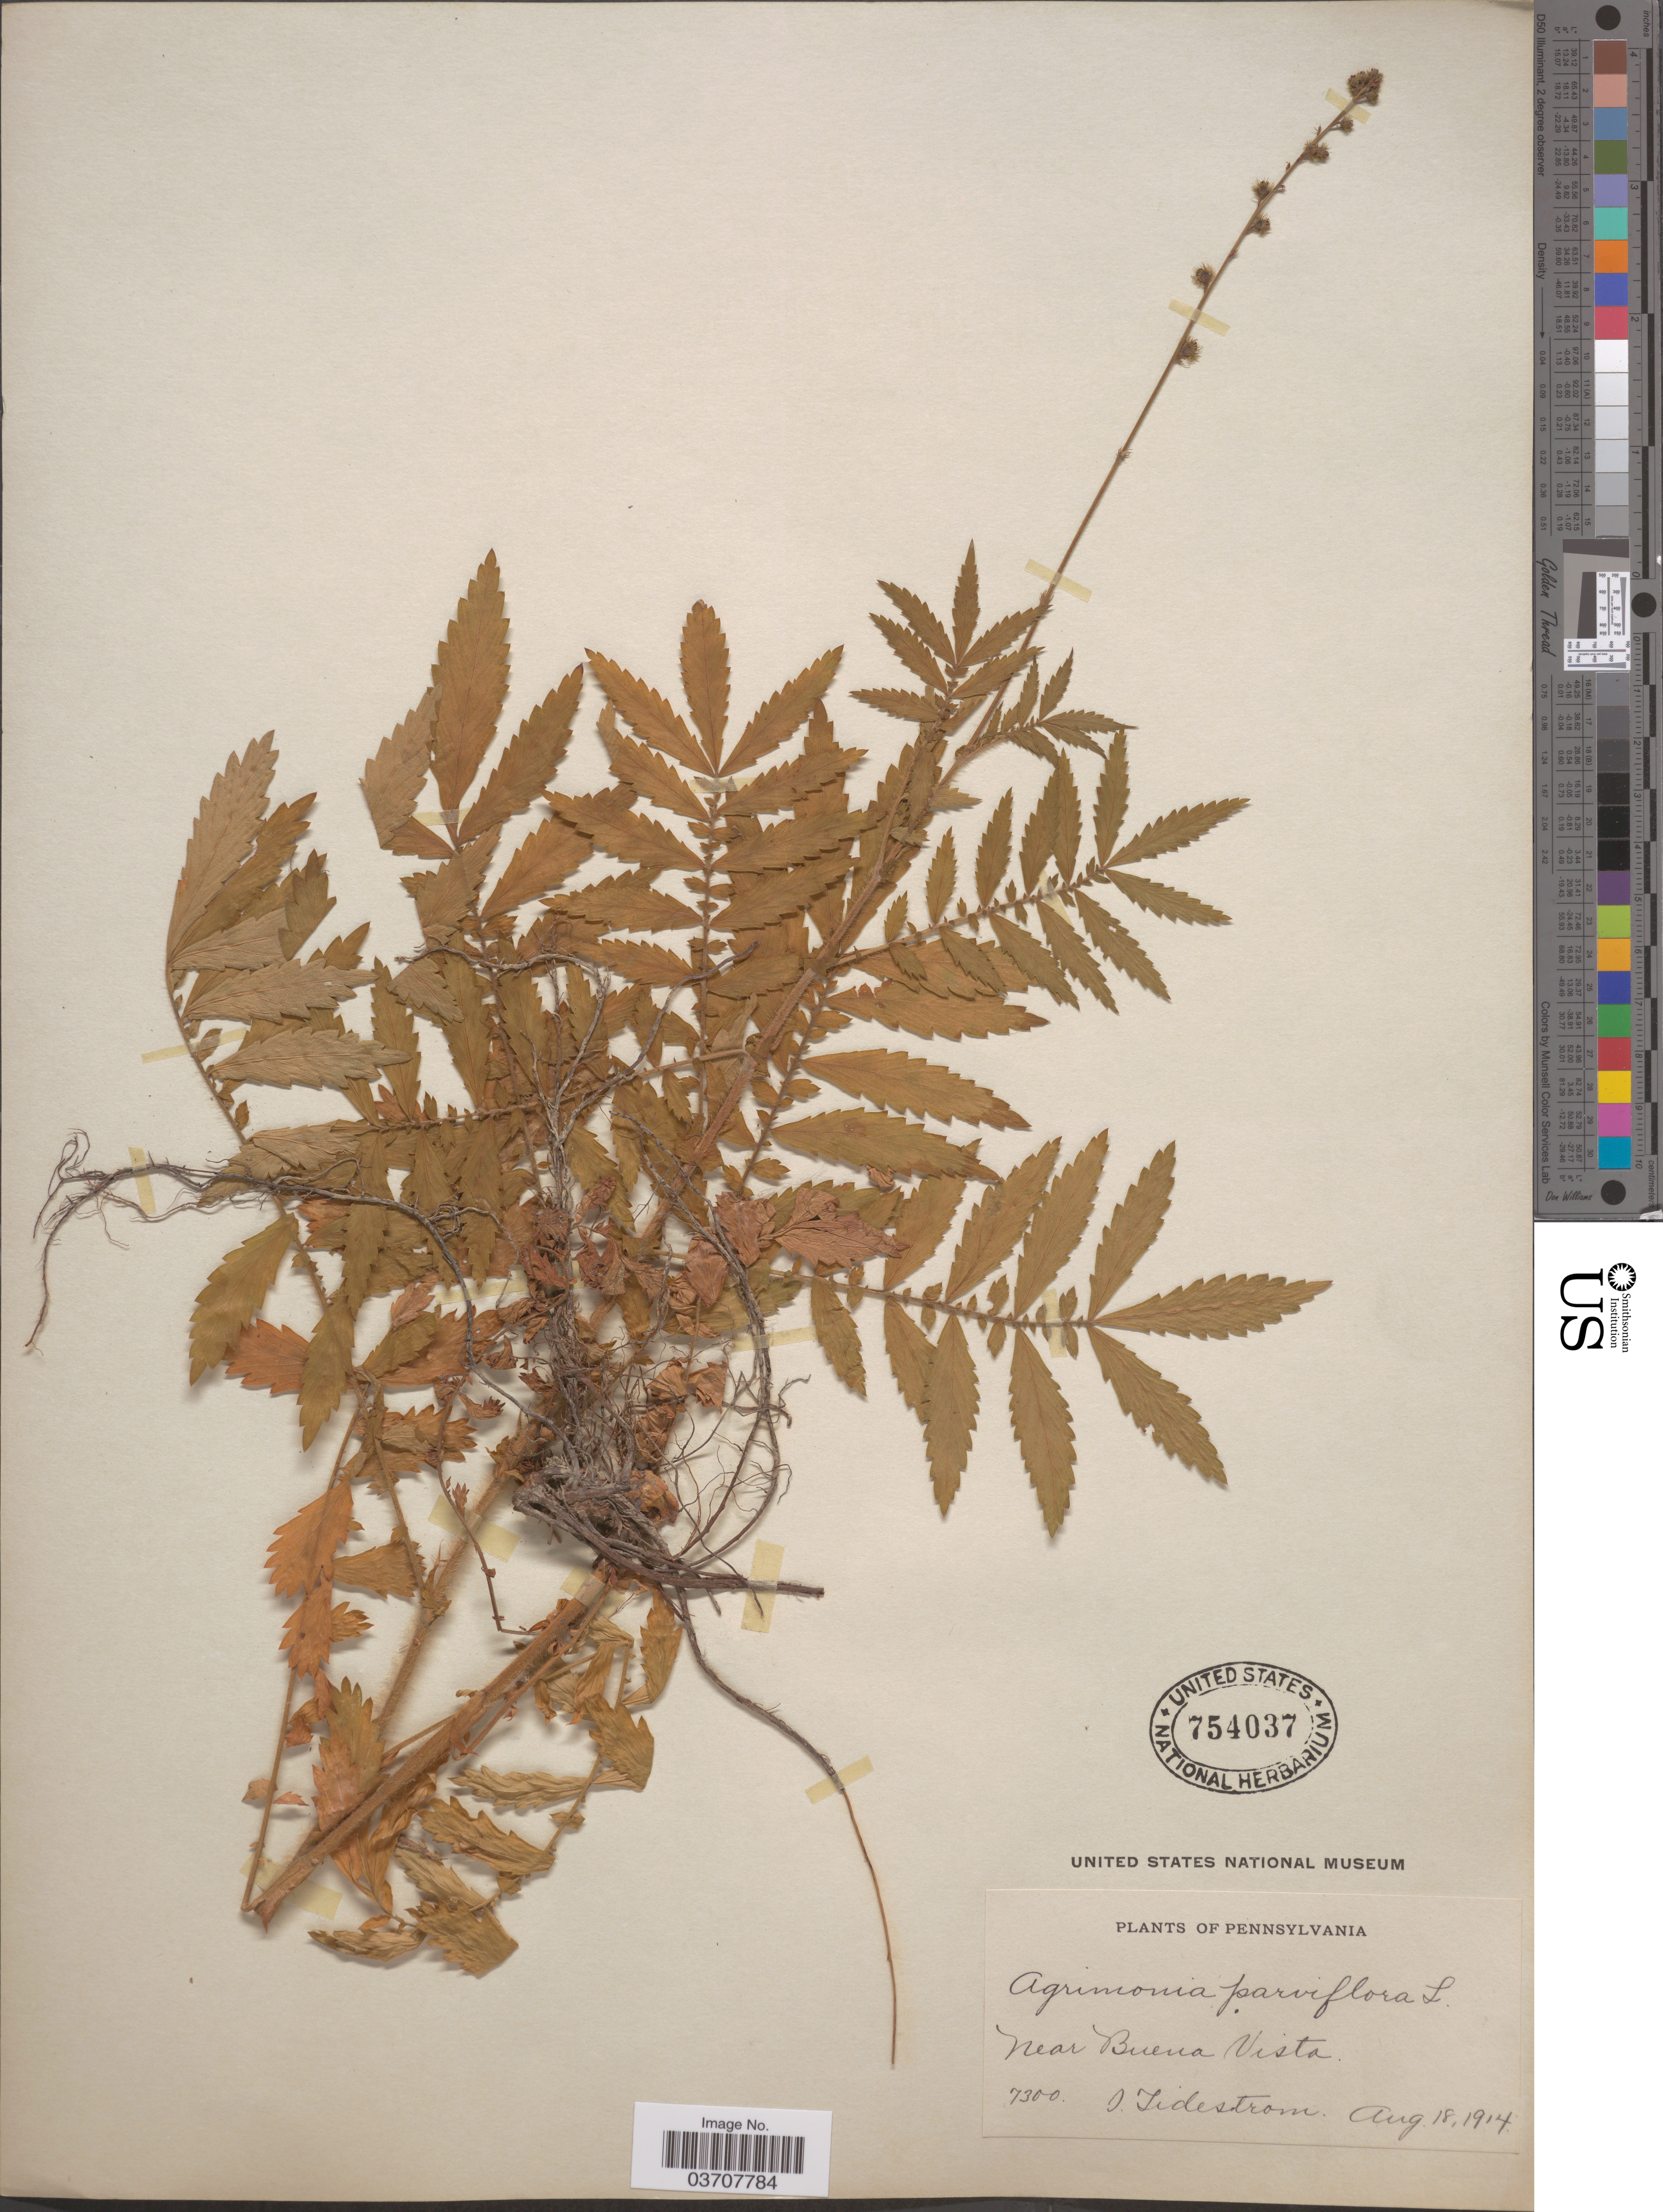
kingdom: Plantae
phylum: Tracheophyta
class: Magnoliopsida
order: Rosales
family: Rosaceae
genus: Agrimonia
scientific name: Agrimonia parviflora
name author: Aiton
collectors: I. F. Tidestrom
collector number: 7300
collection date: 1914-08-18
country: United States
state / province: Pennsylvania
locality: Near Buena Vista.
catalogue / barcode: US 754037